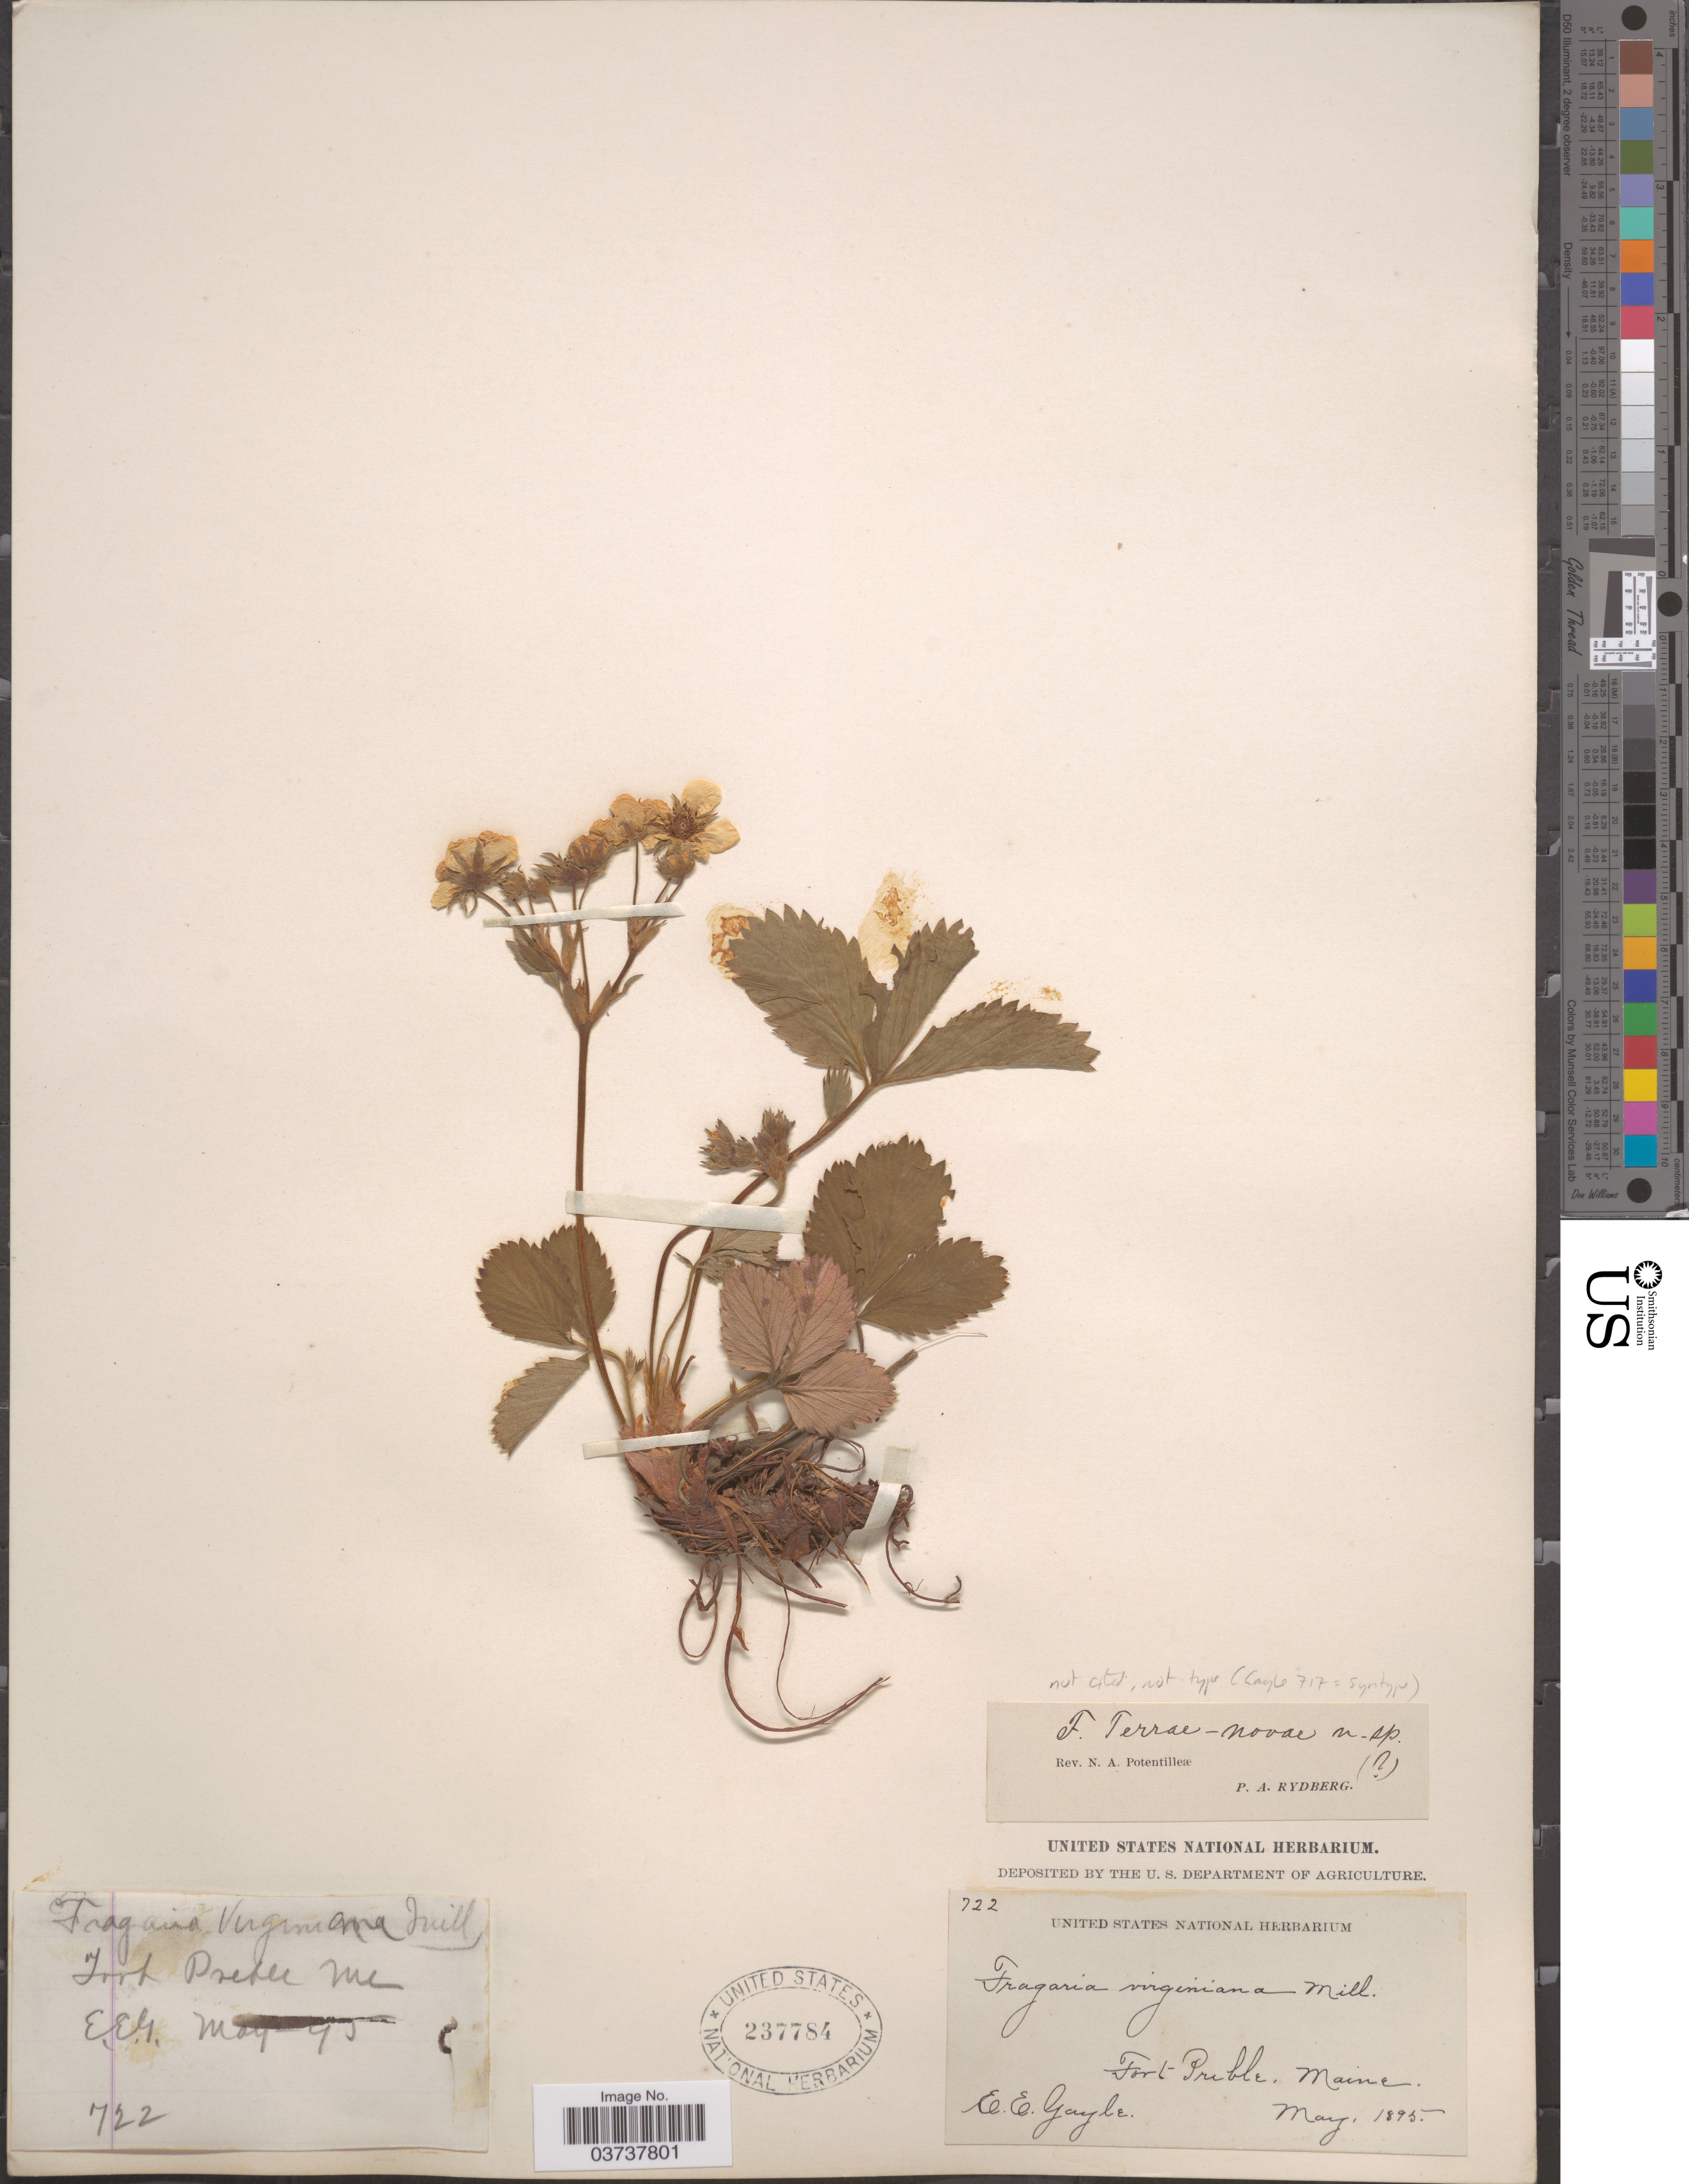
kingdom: Plantae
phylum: Tracheophyta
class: Magnoliopsida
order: Rosales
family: Rosaceae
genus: Fragaria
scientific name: Fragaria virginiana subsp. glauca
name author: (S. Watson) Staudt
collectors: E. Gayle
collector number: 722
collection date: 1895-05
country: United States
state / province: Maine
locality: Fort Preble.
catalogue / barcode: US 237784